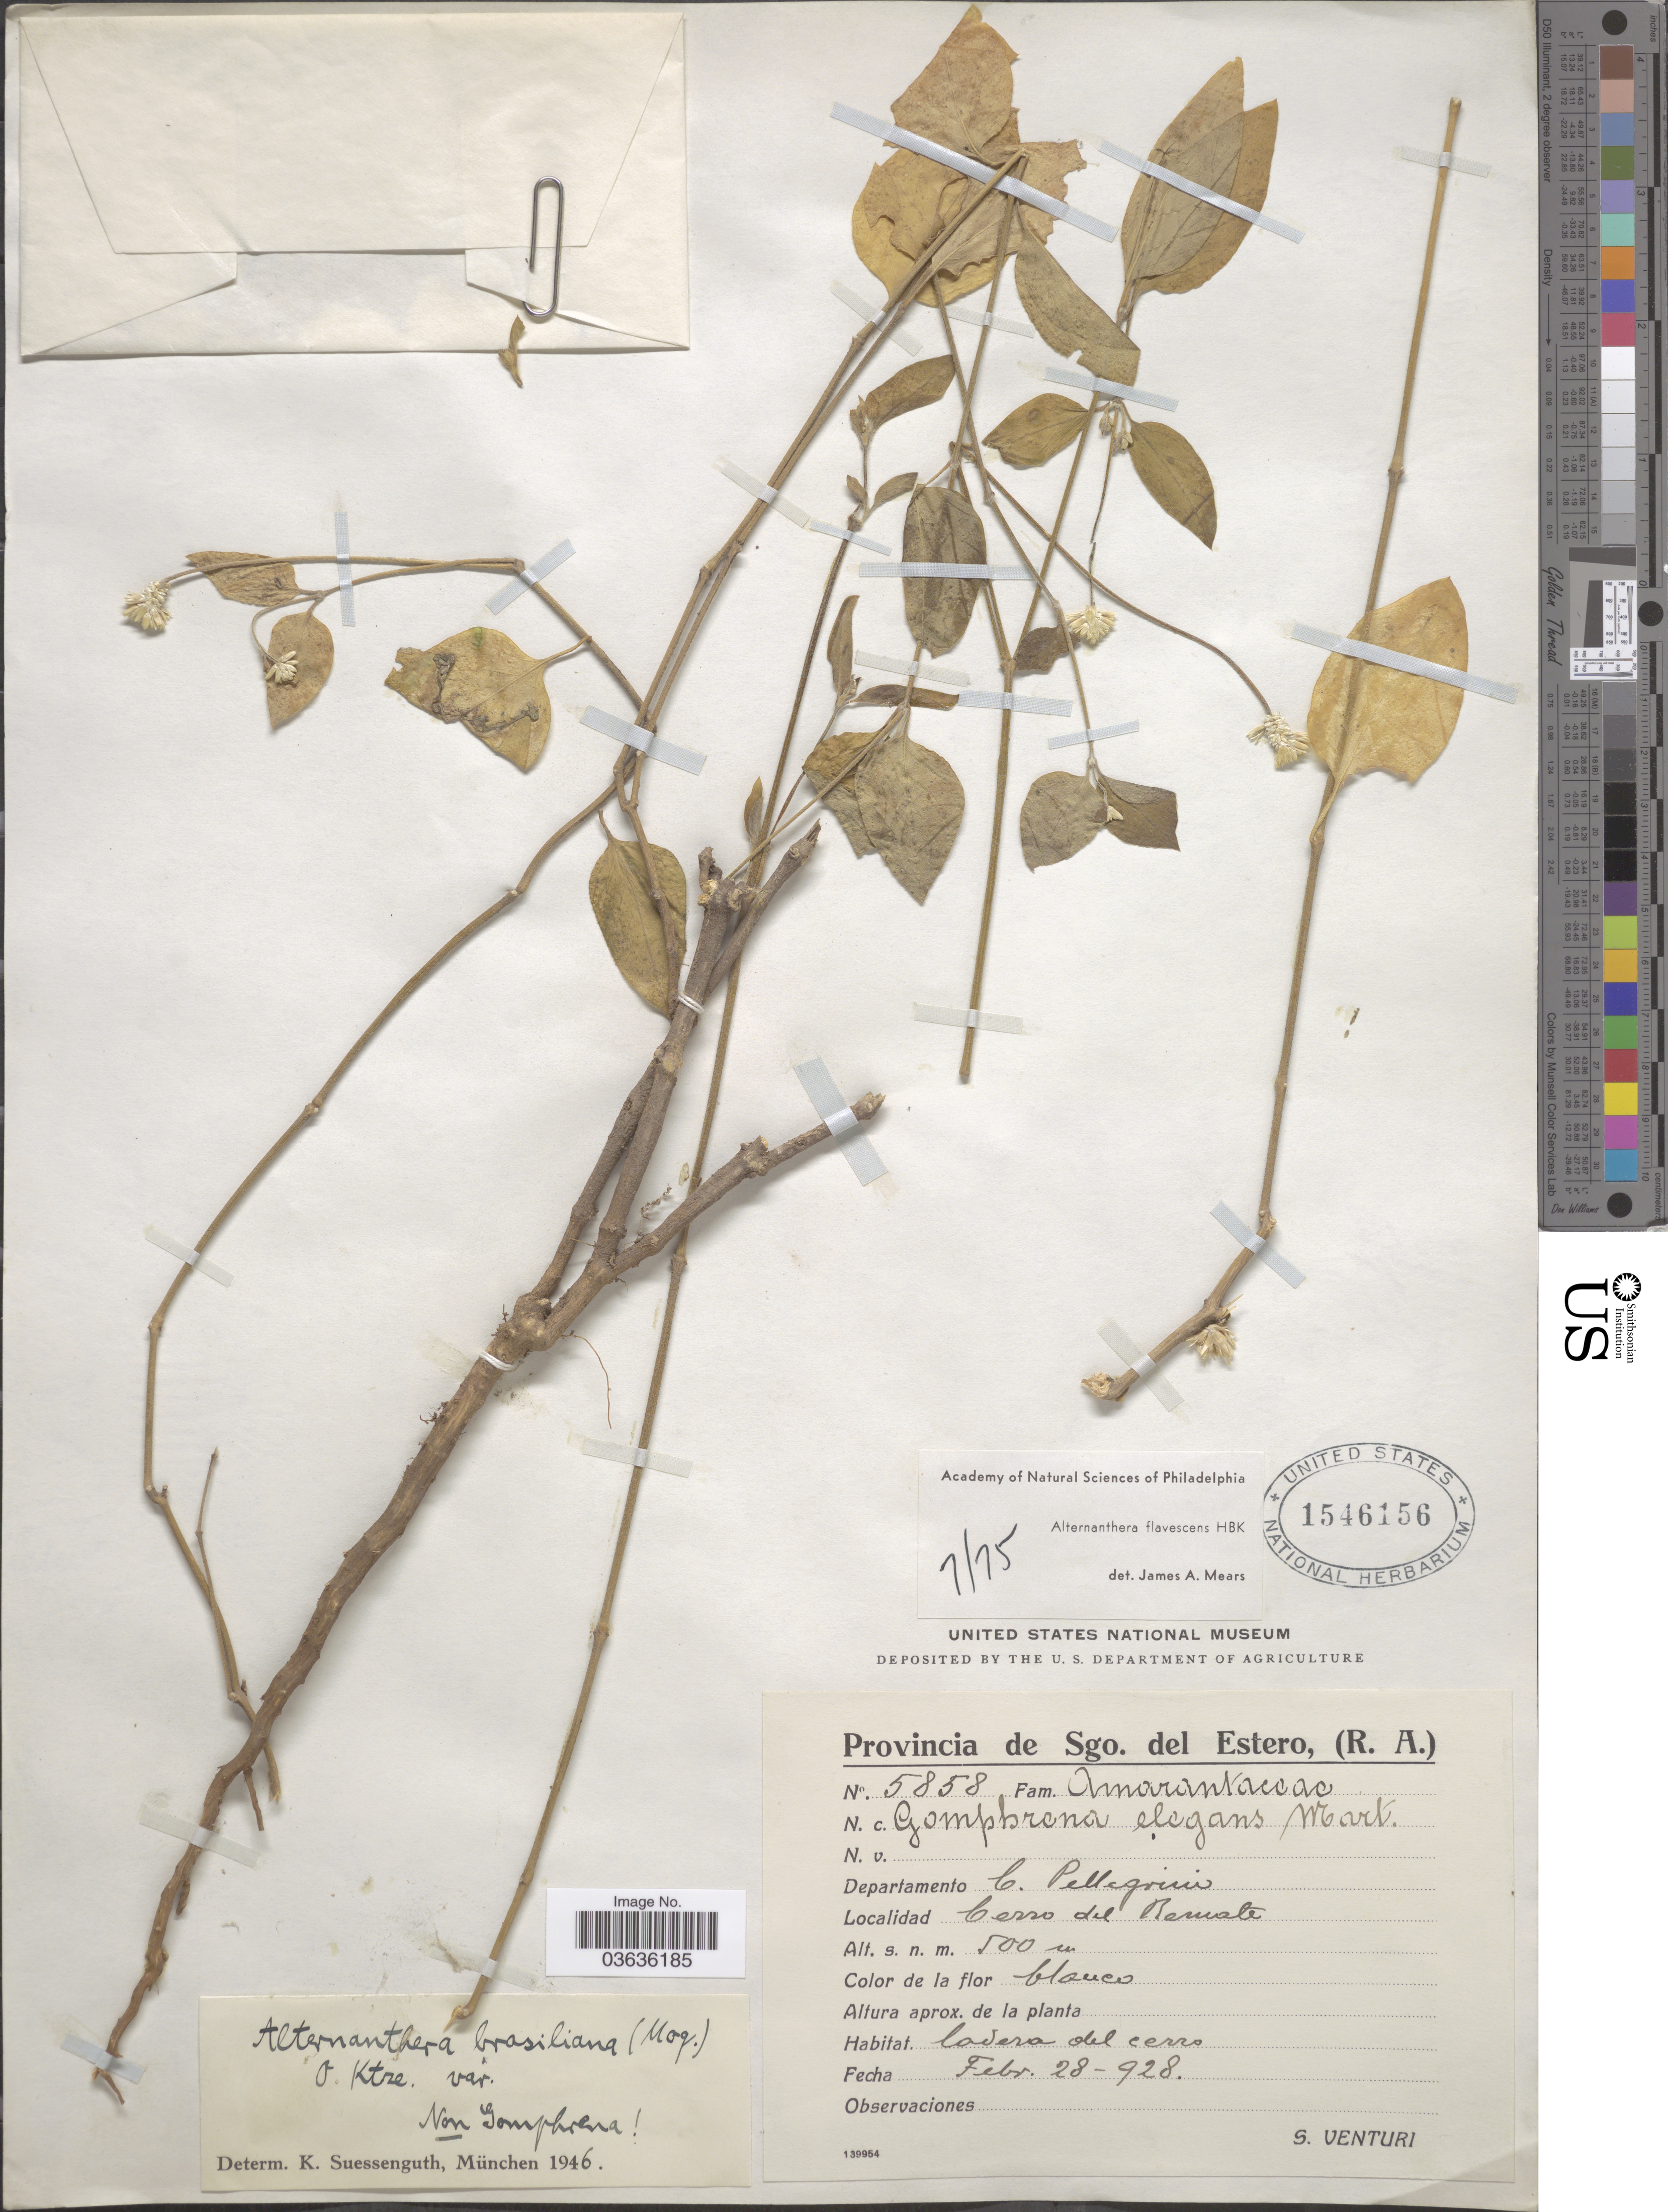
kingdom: Plantae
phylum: Tracheophyta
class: Magnoliopsida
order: Caryophyllales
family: Amaranthaceae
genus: Alternanthera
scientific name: Alternanthera flavescens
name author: Kunth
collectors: S. Venturi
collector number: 5858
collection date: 1928-02-28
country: Argentina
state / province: Santiago del Estero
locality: Provincia de Sgo. del Estero, Departamento C. Pellegrini. Cerro del Remate.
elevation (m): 500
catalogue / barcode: US 1546156